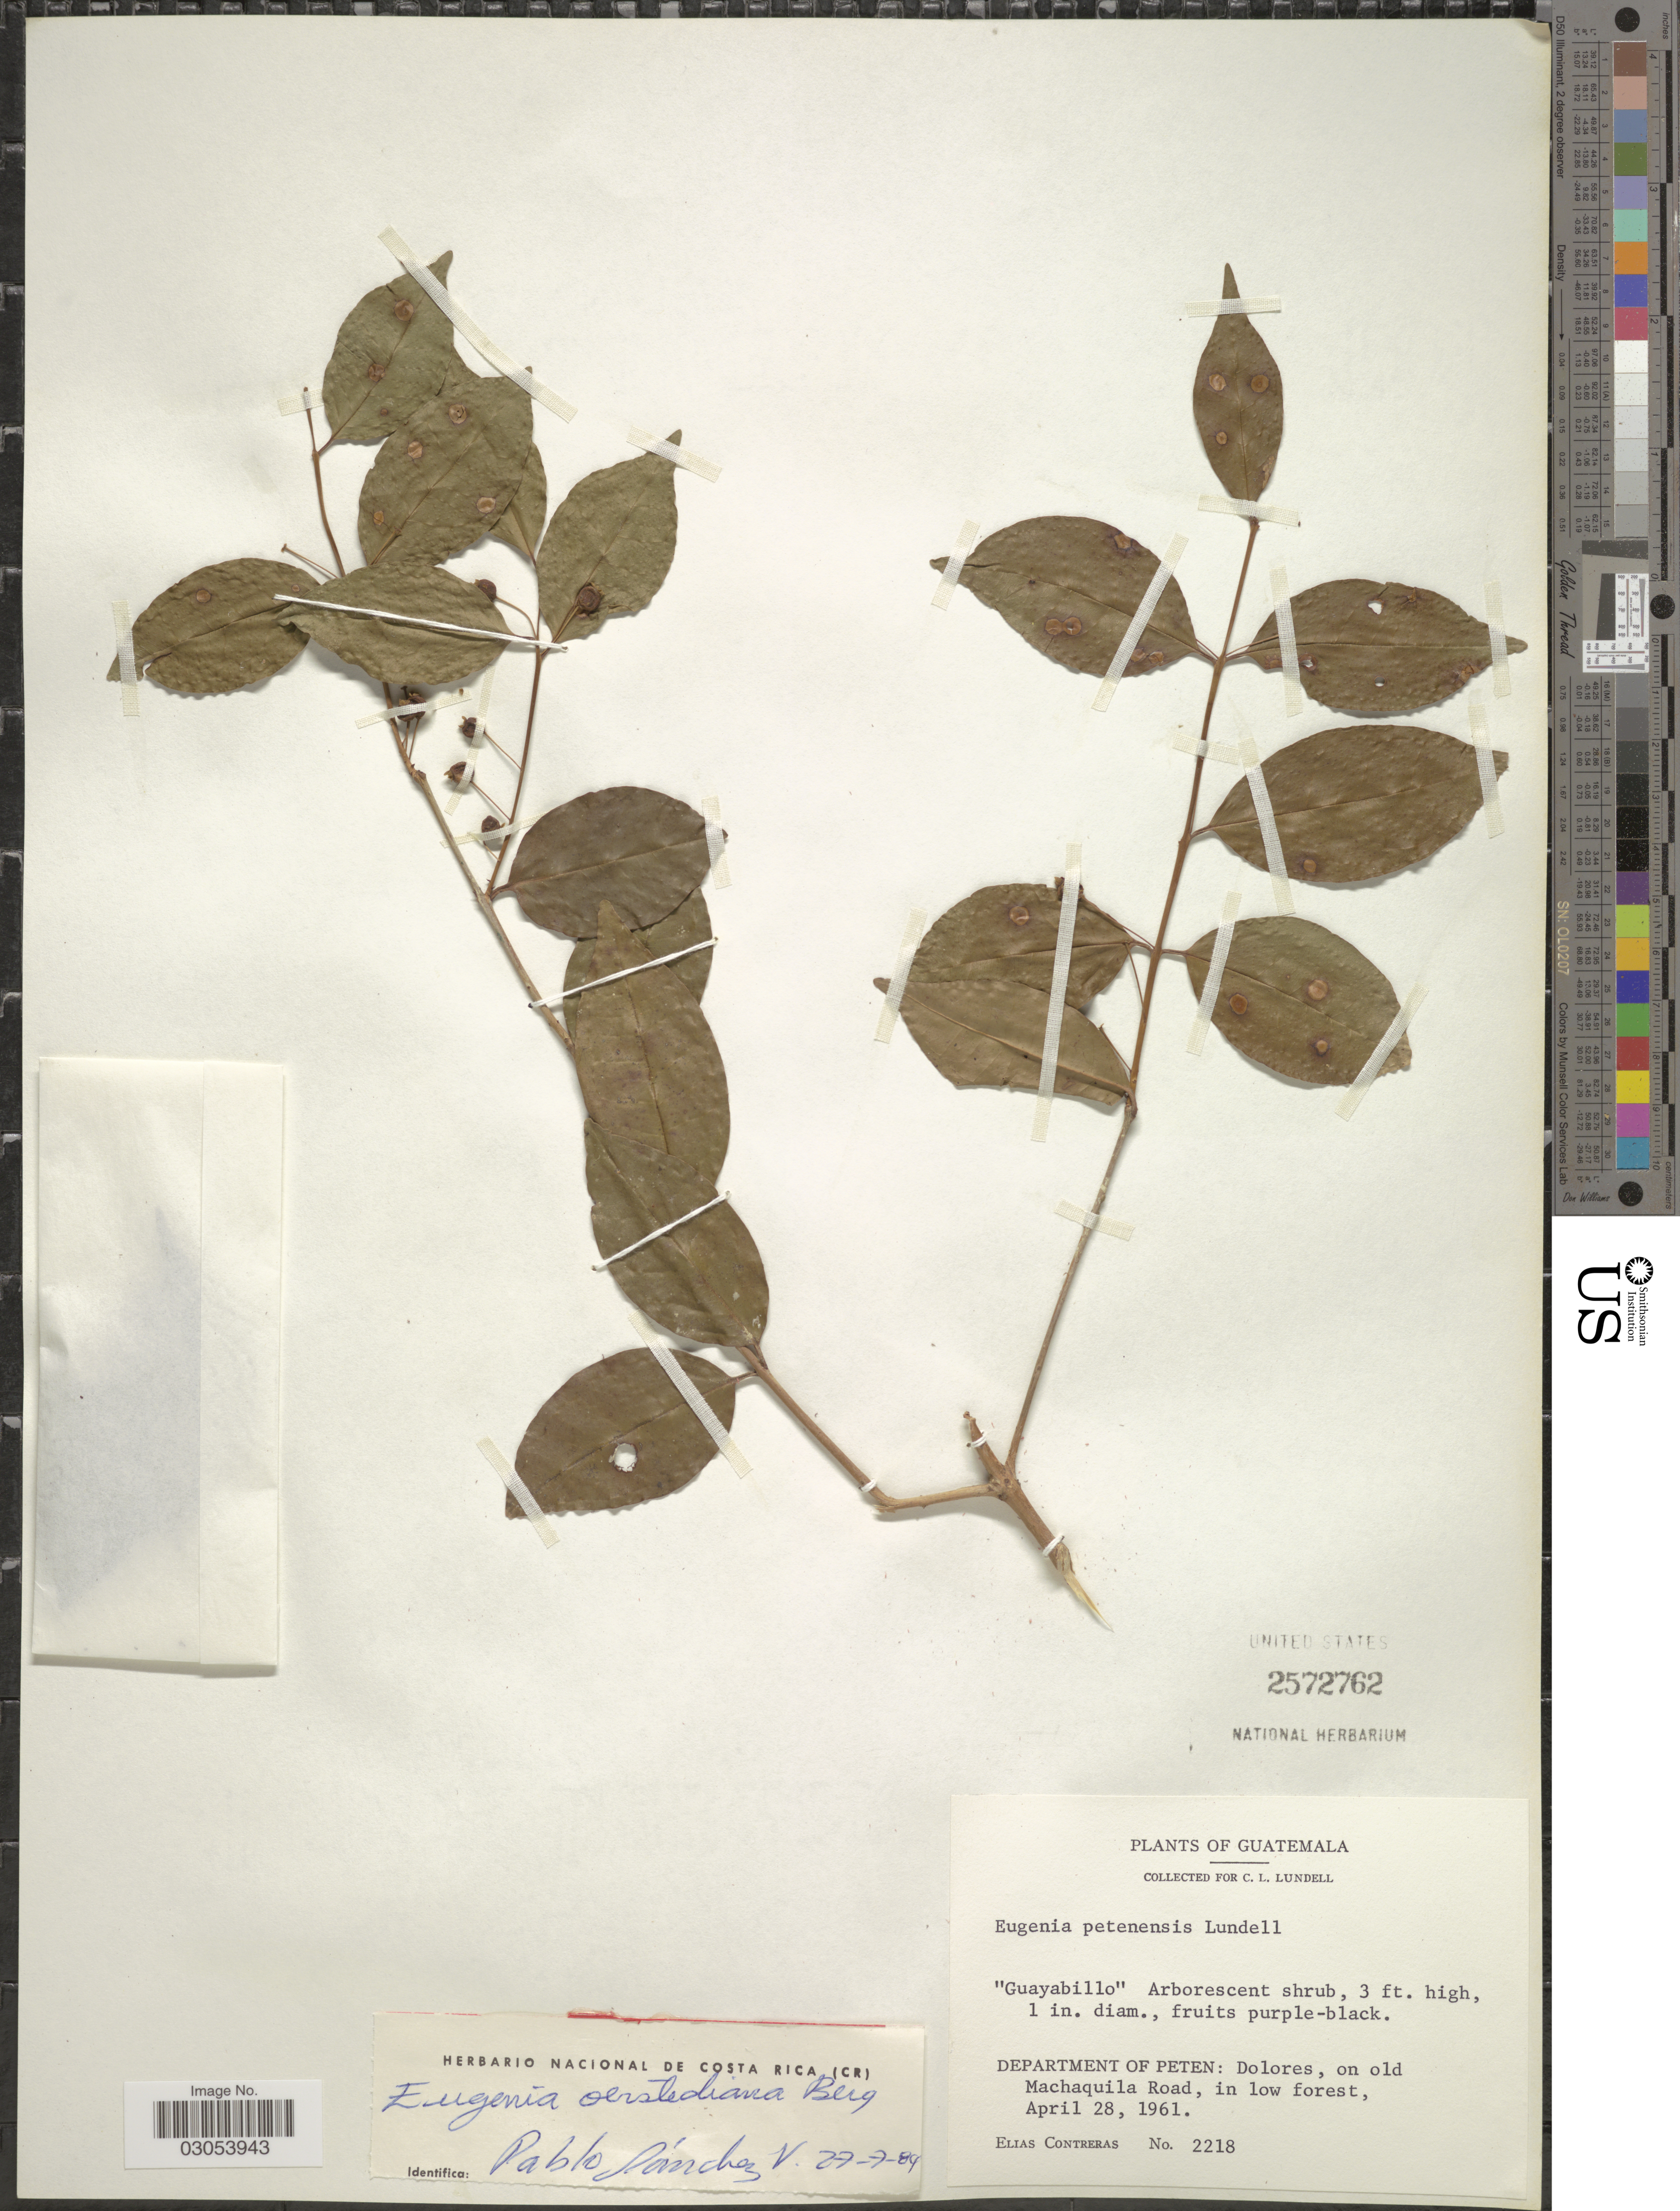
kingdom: Plantae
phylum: Tracheophyta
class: Magnoliopsida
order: Myrtales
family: Myrtaceae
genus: Eugenia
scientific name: Eugenia oerstediana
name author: O. Berg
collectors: E. Contreras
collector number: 2218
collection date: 1961-04-28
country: Guatemala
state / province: El Petén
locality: Department of Peten: Dolores, on old Machaquila Road.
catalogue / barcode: US 2572762